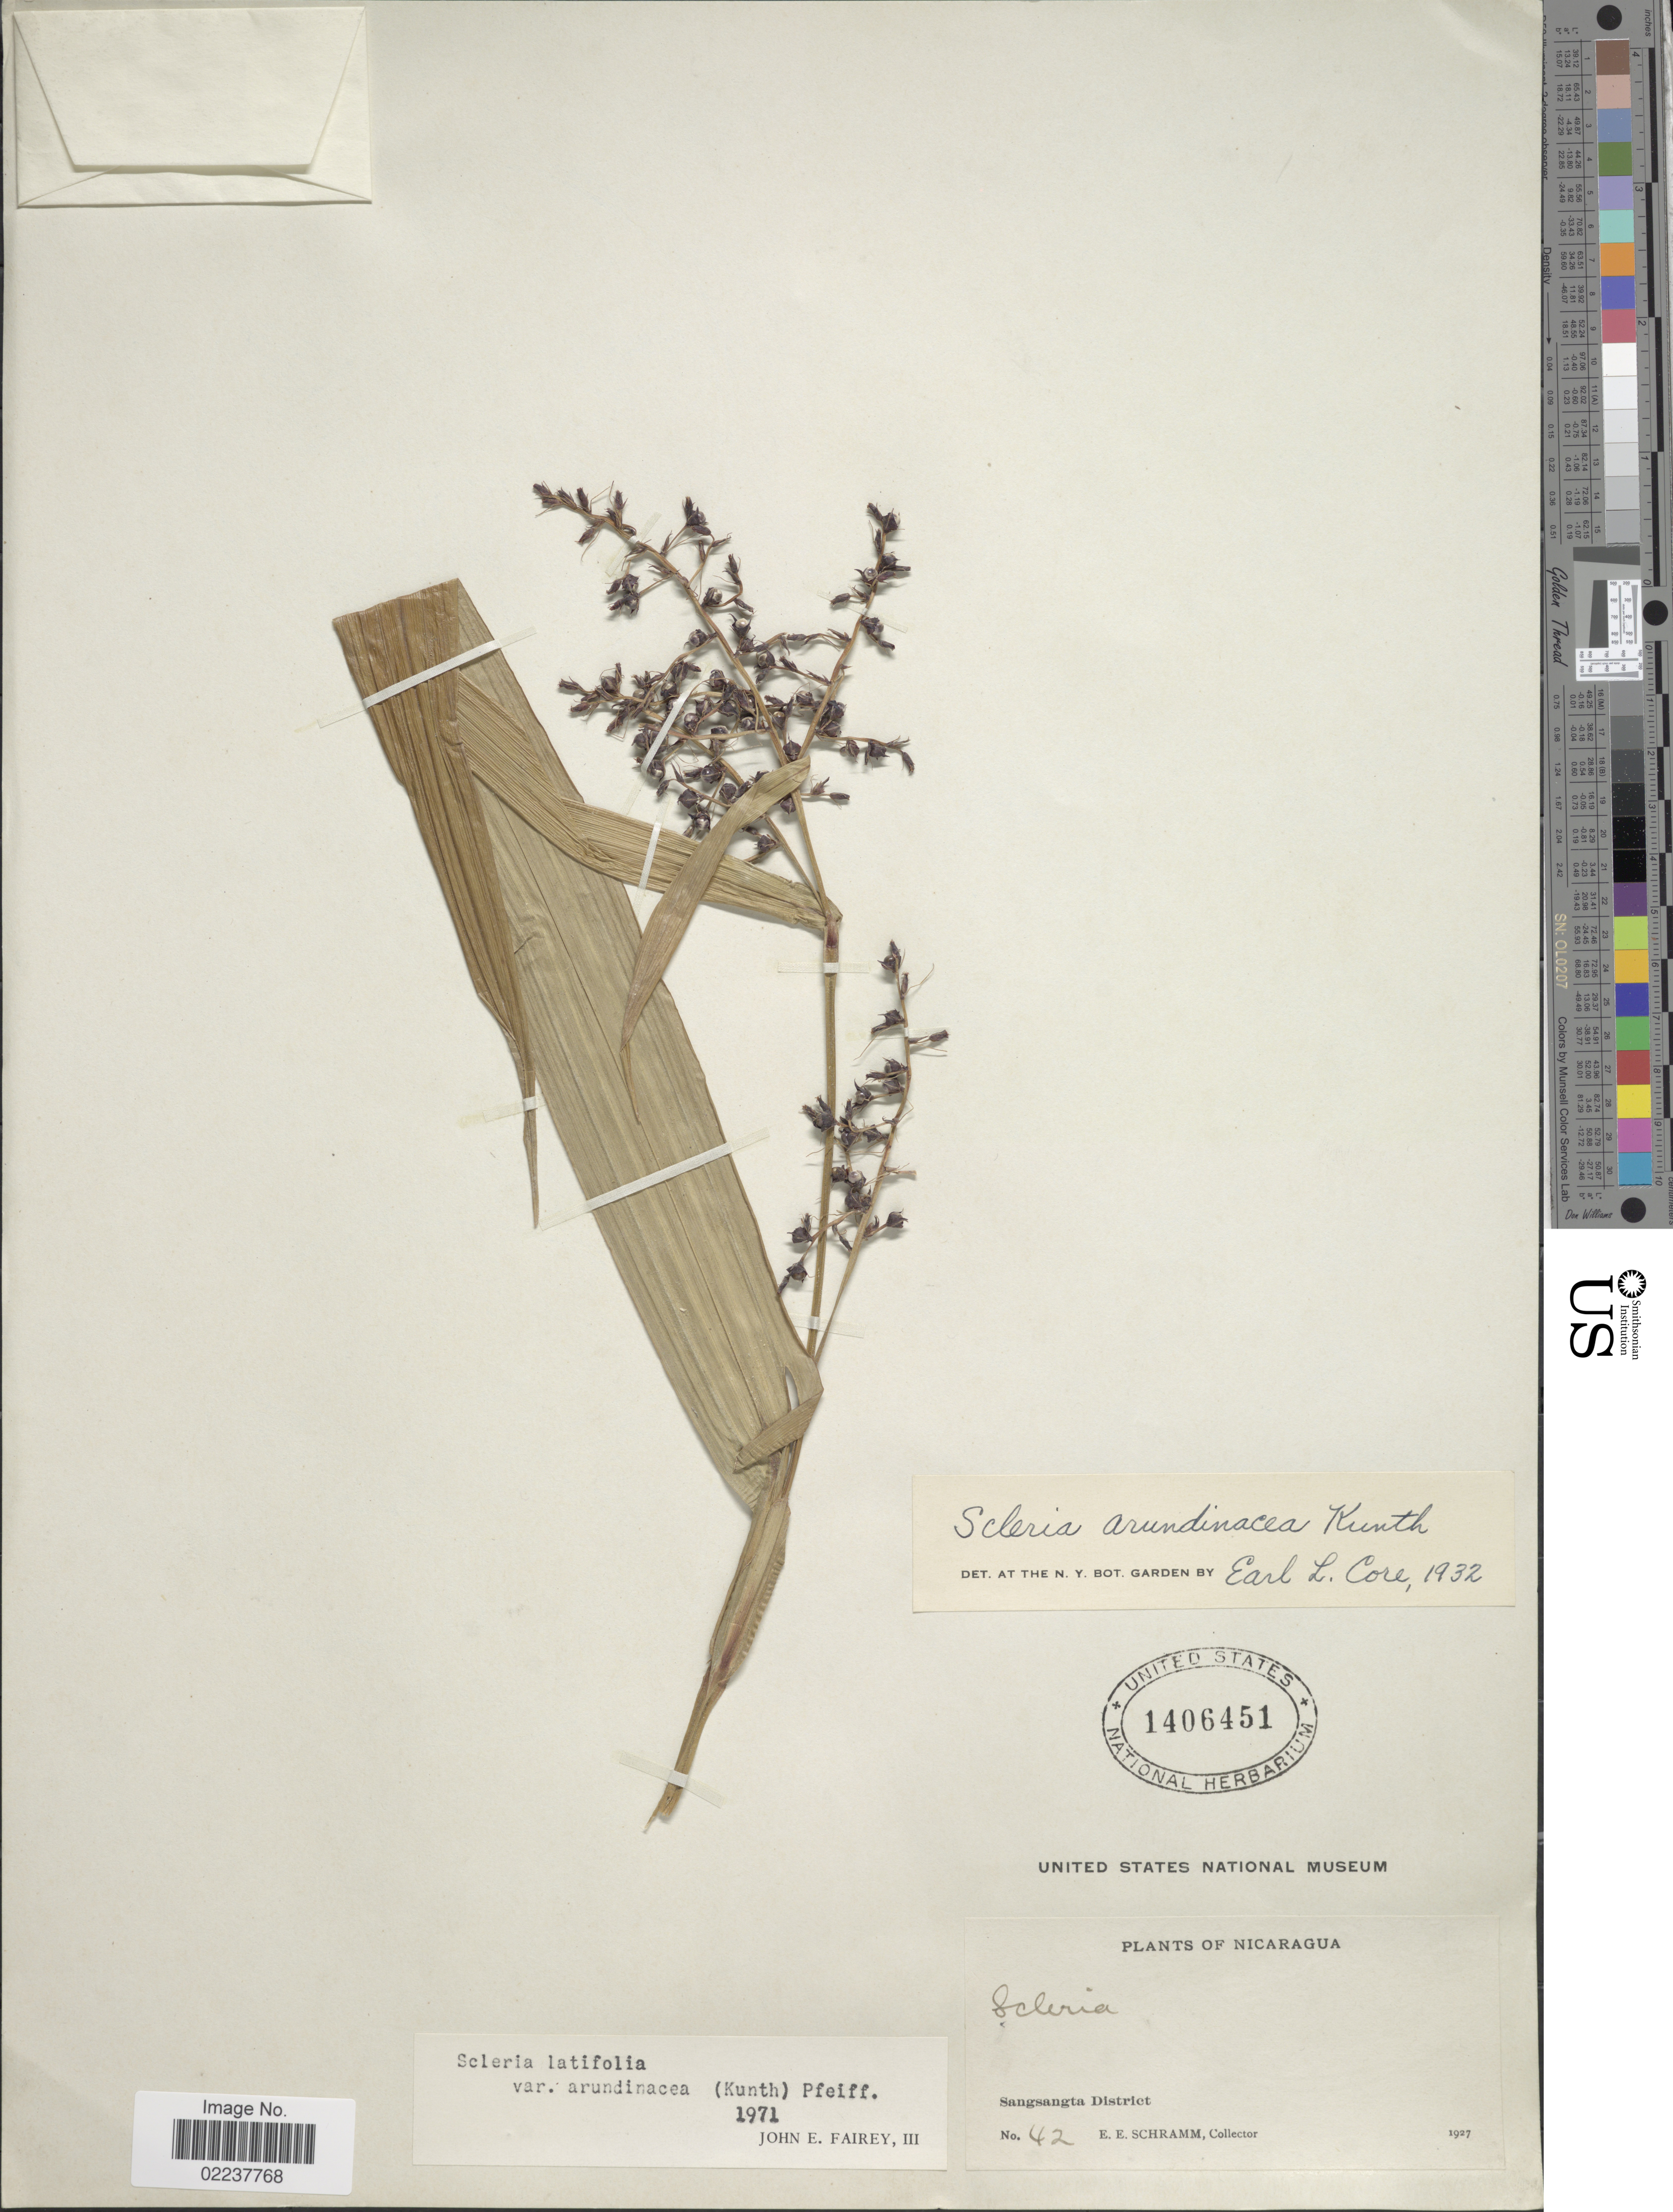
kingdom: Plantae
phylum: Tracheophyta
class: Liliopsida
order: Poales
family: Cyperaceae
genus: Scleria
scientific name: Scleria latifolia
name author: Sw.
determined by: Strong, Mark T., (BOT), Smithsonian Institution - National Museum of Natural History (UNITED STATES)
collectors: E. Schramm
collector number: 42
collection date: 1927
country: Nicaragua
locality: Sangsangta District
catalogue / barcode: US 1406451